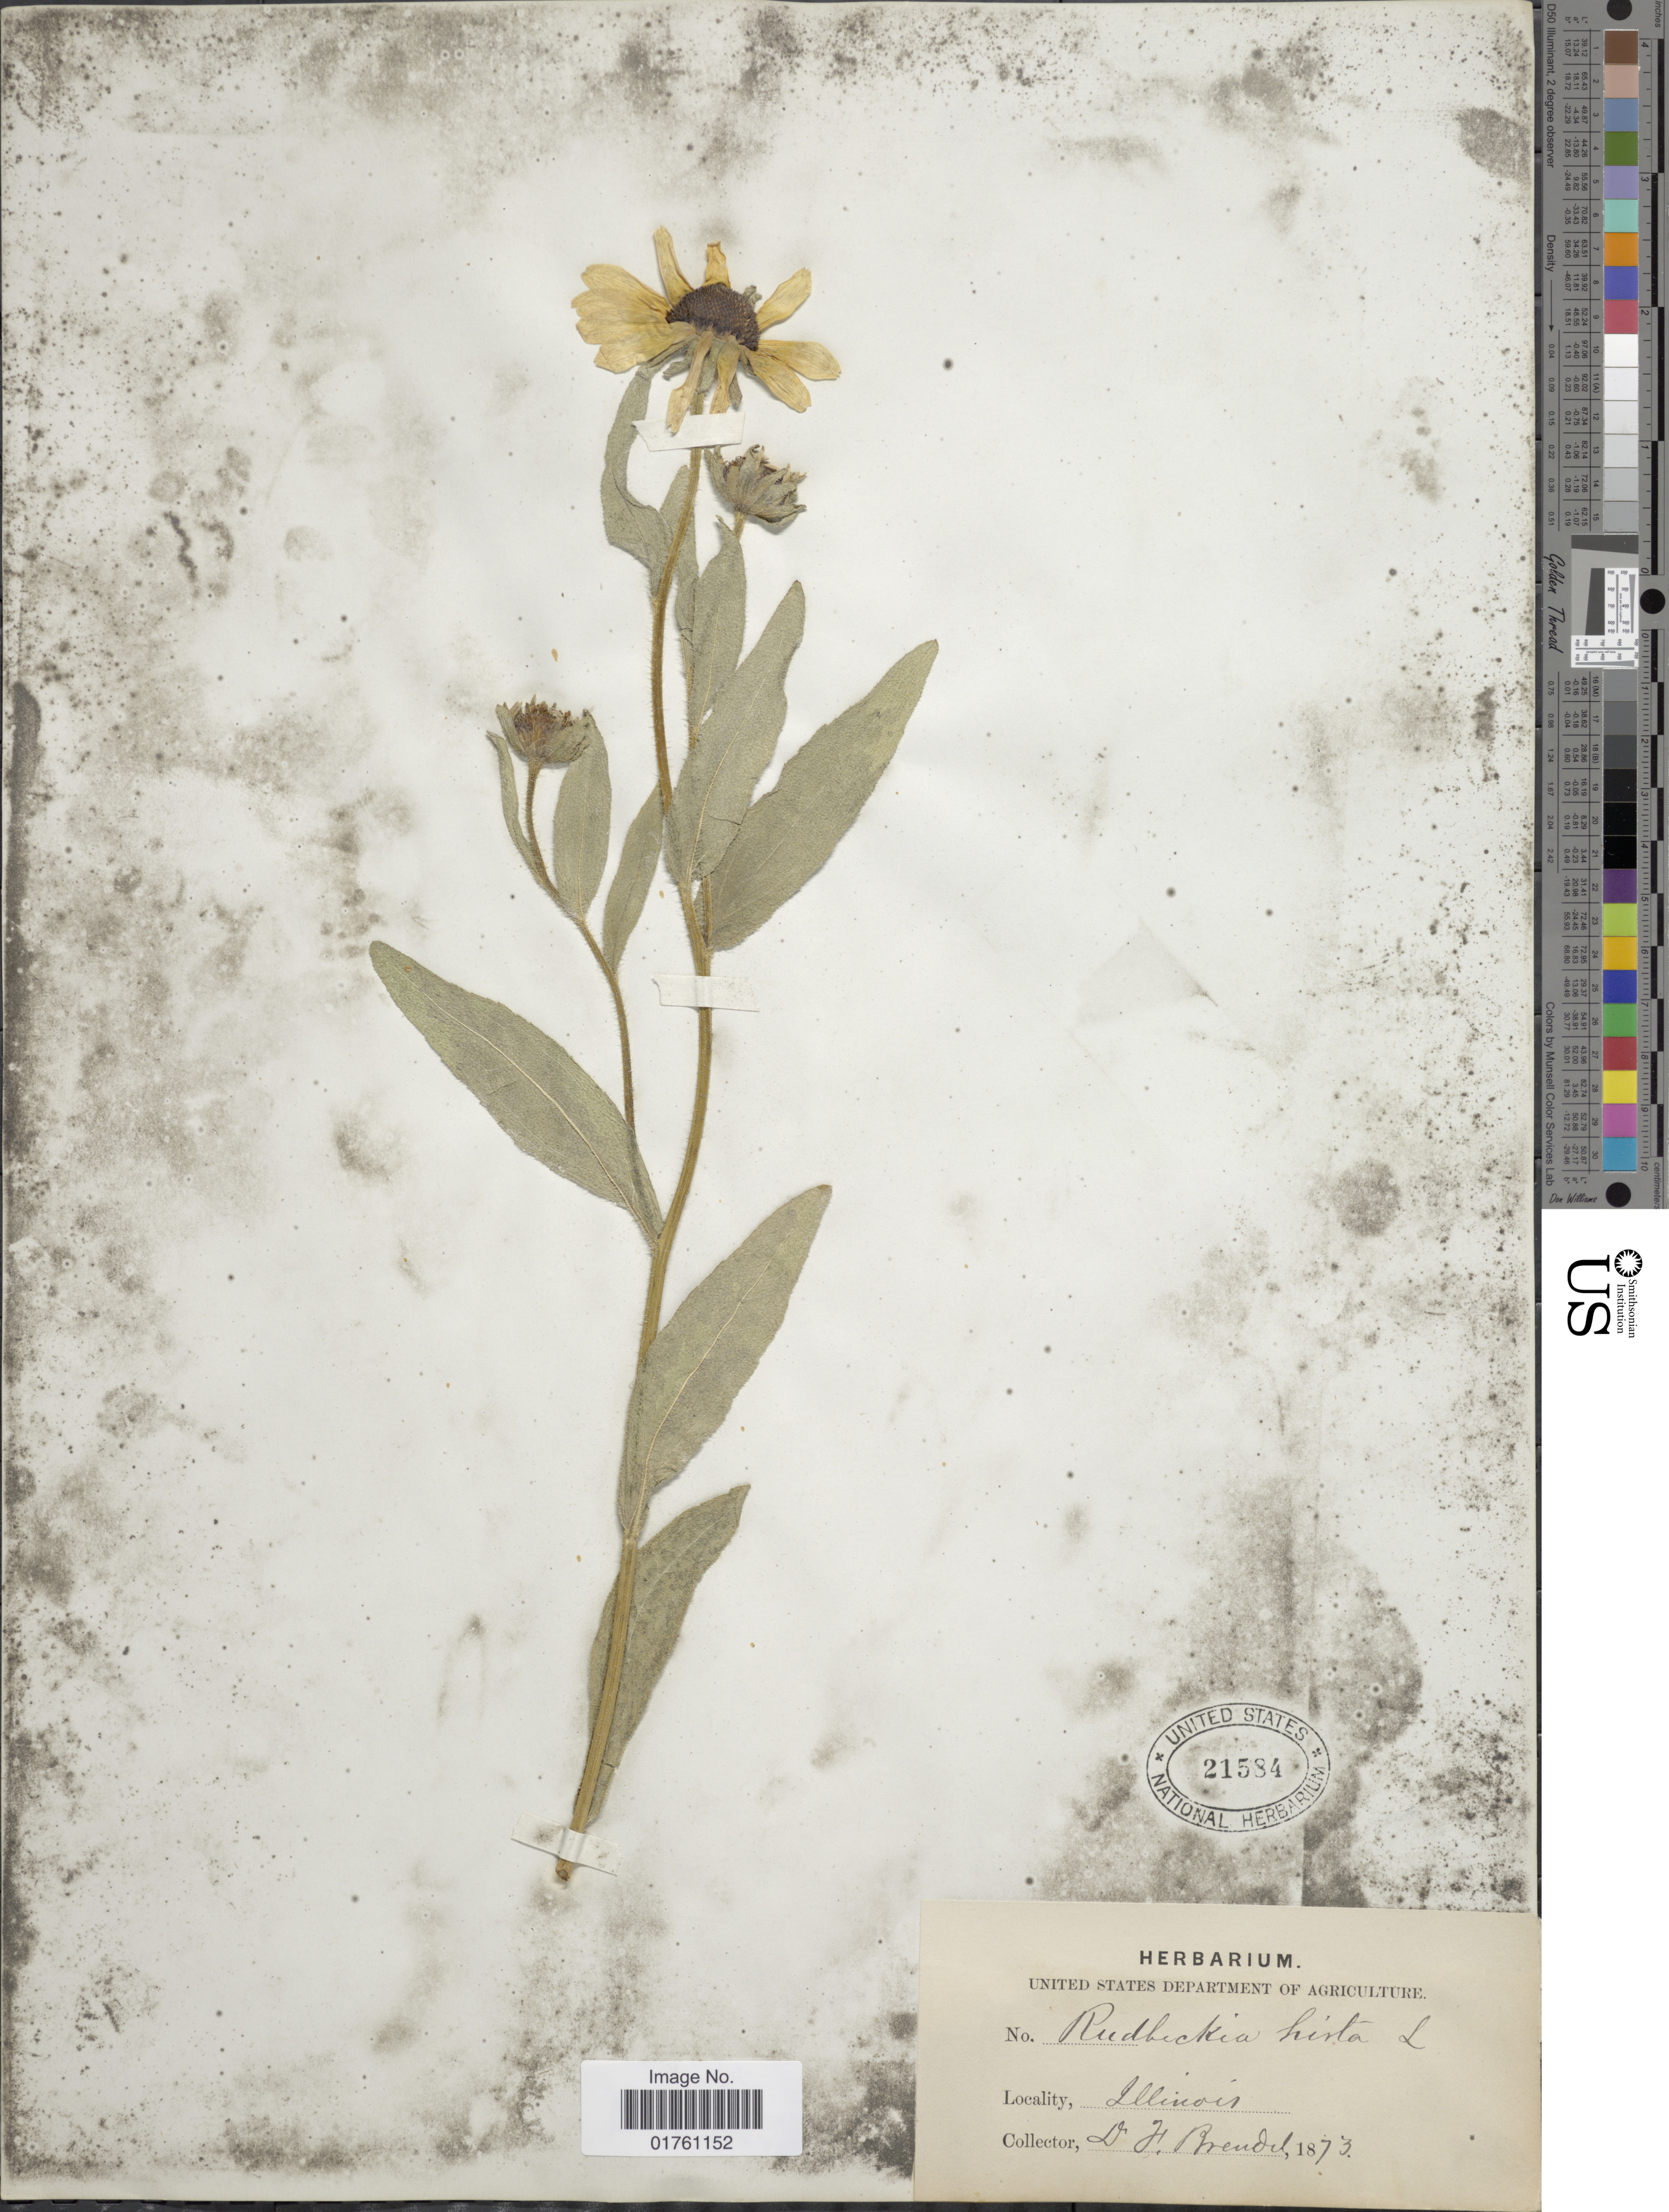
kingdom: Plantae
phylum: Tracheophyta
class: Magnoliopsida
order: Asterales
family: Asteraceae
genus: Rudbeckia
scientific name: Rudbeckia hirta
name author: L.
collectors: F. Brendel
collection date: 1873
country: United States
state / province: Illinois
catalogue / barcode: US 21584